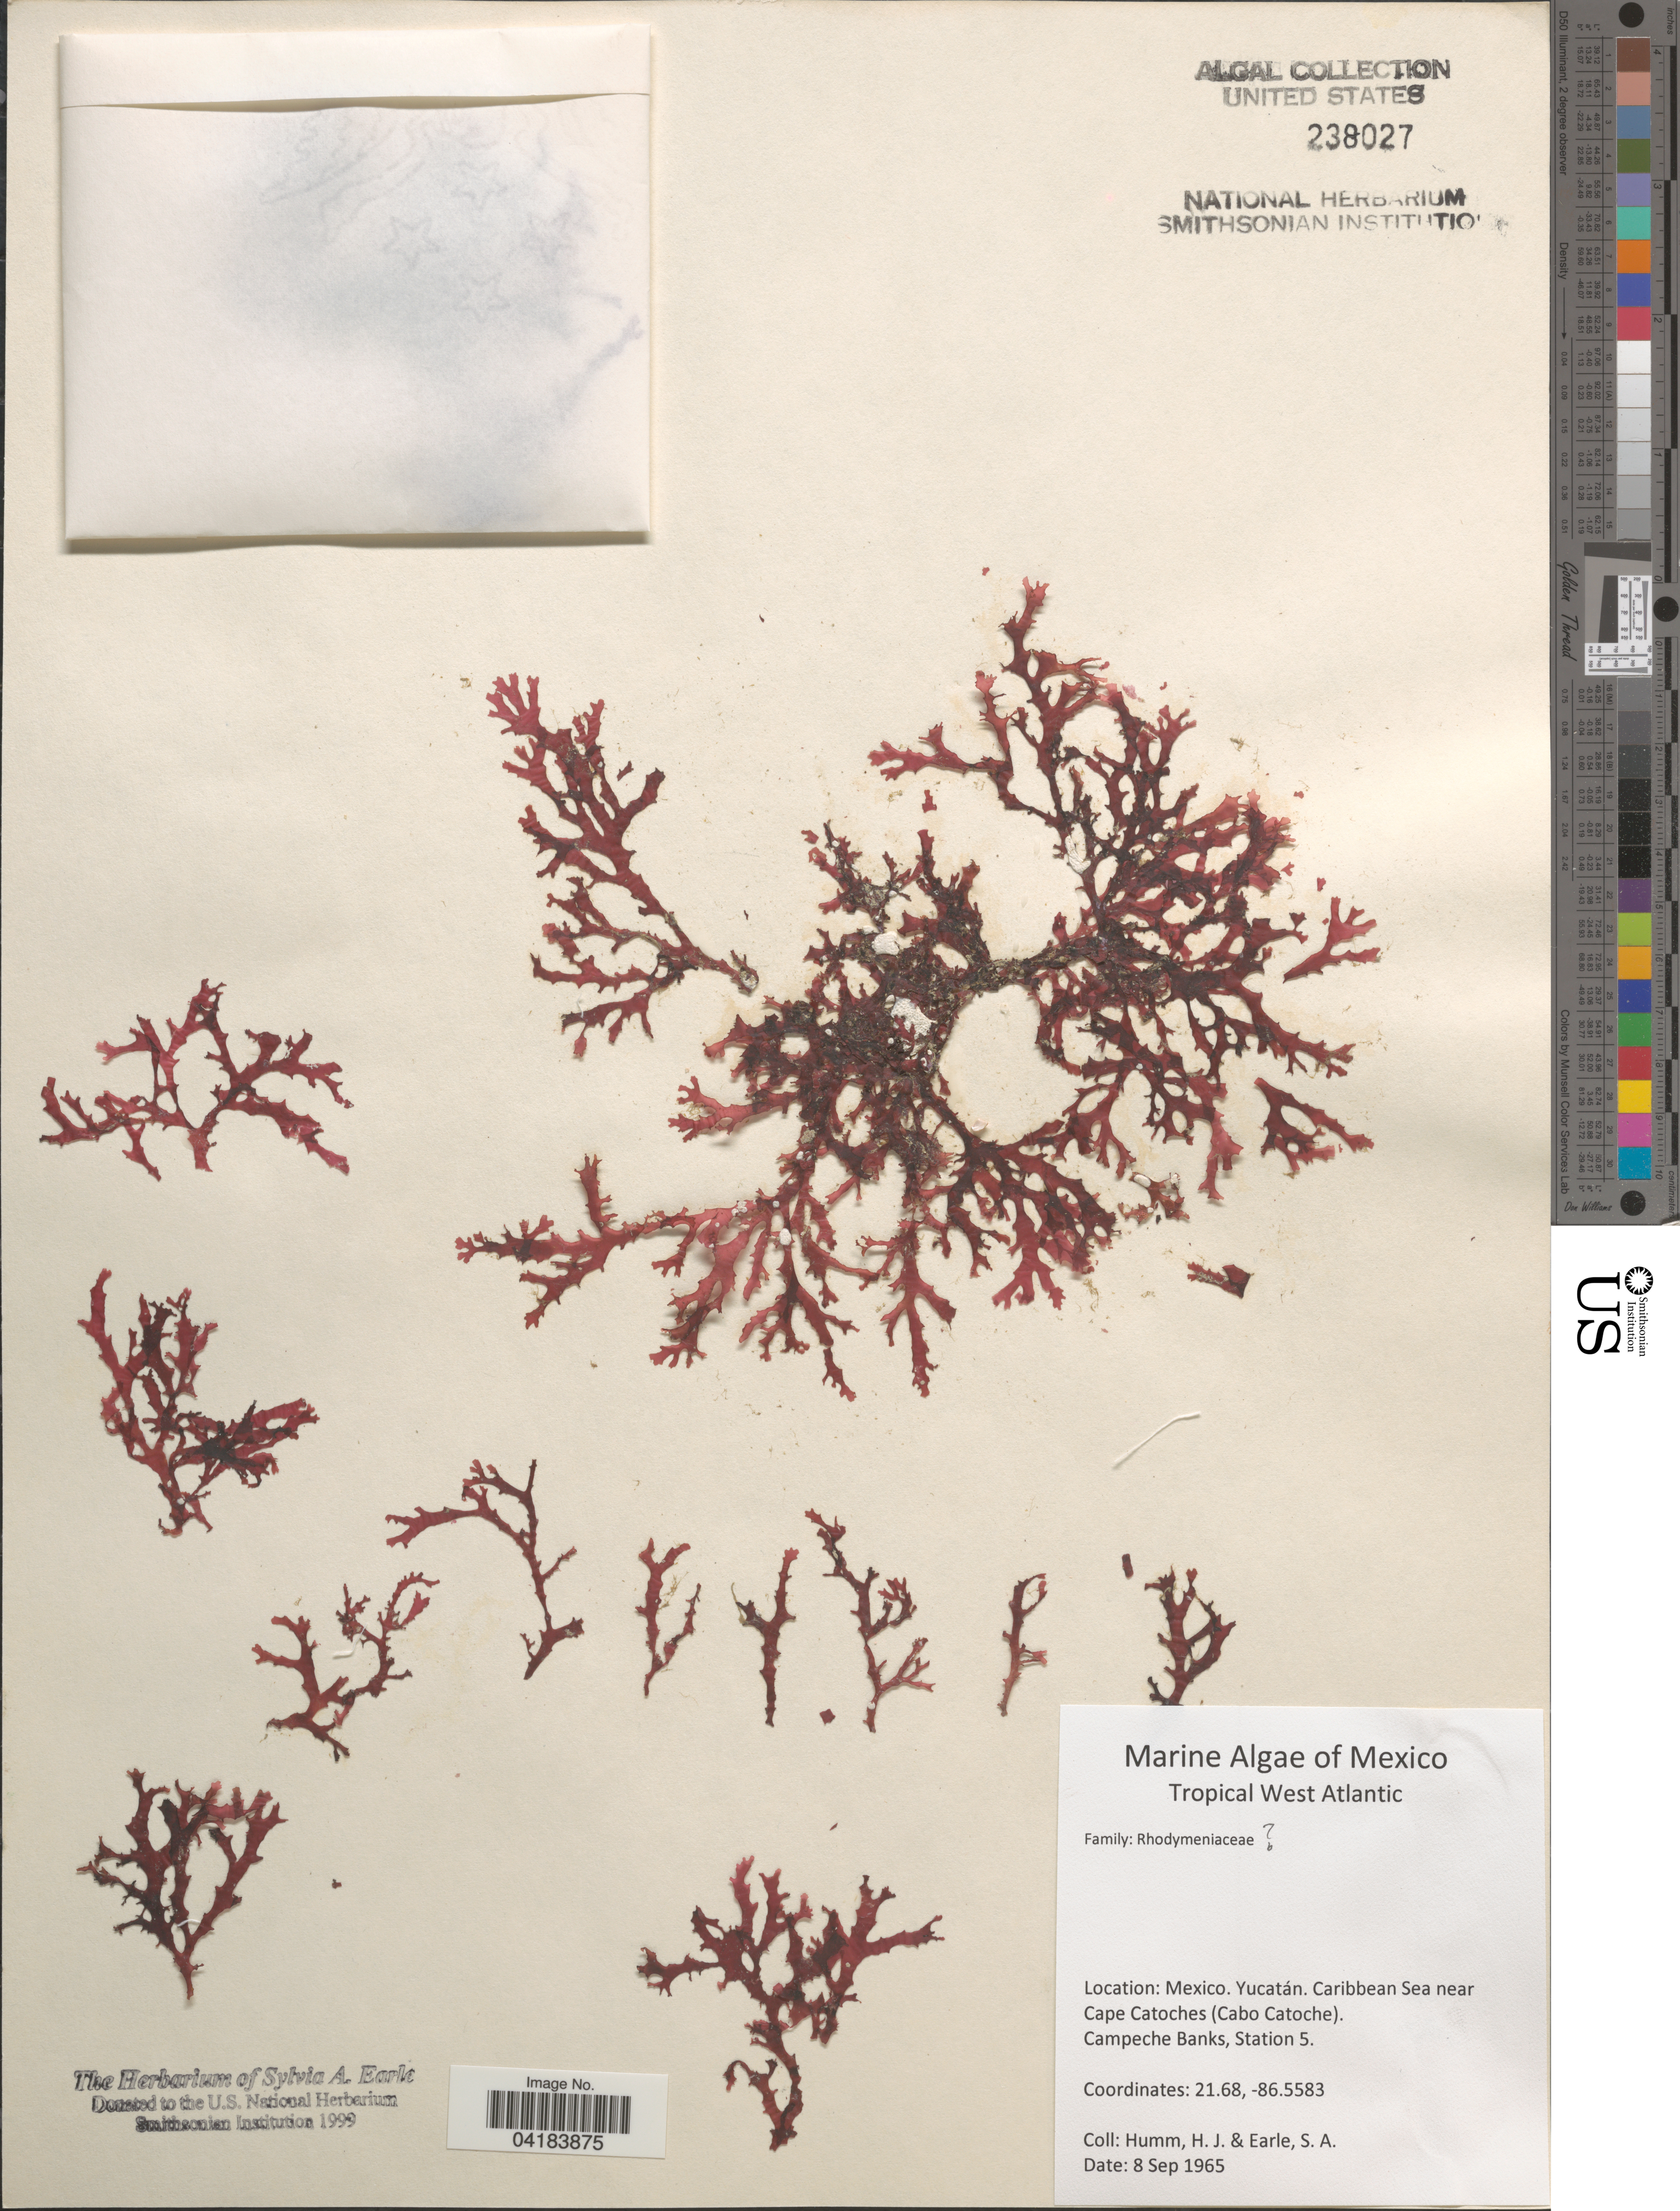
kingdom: Plantae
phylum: Rhodophyta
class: Florideophyceae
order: Rhodymeniales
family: Rhodymeniaceae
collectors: H. J. Humm & S. A. Earle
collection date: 1965-09-08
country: Mexico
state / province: Yucatán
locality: Tropical West Atlantic. Caribbean Sea near Cape Catoches (Cabo Catoche). Campeche Banks, Station 5.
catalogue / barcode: US 238027